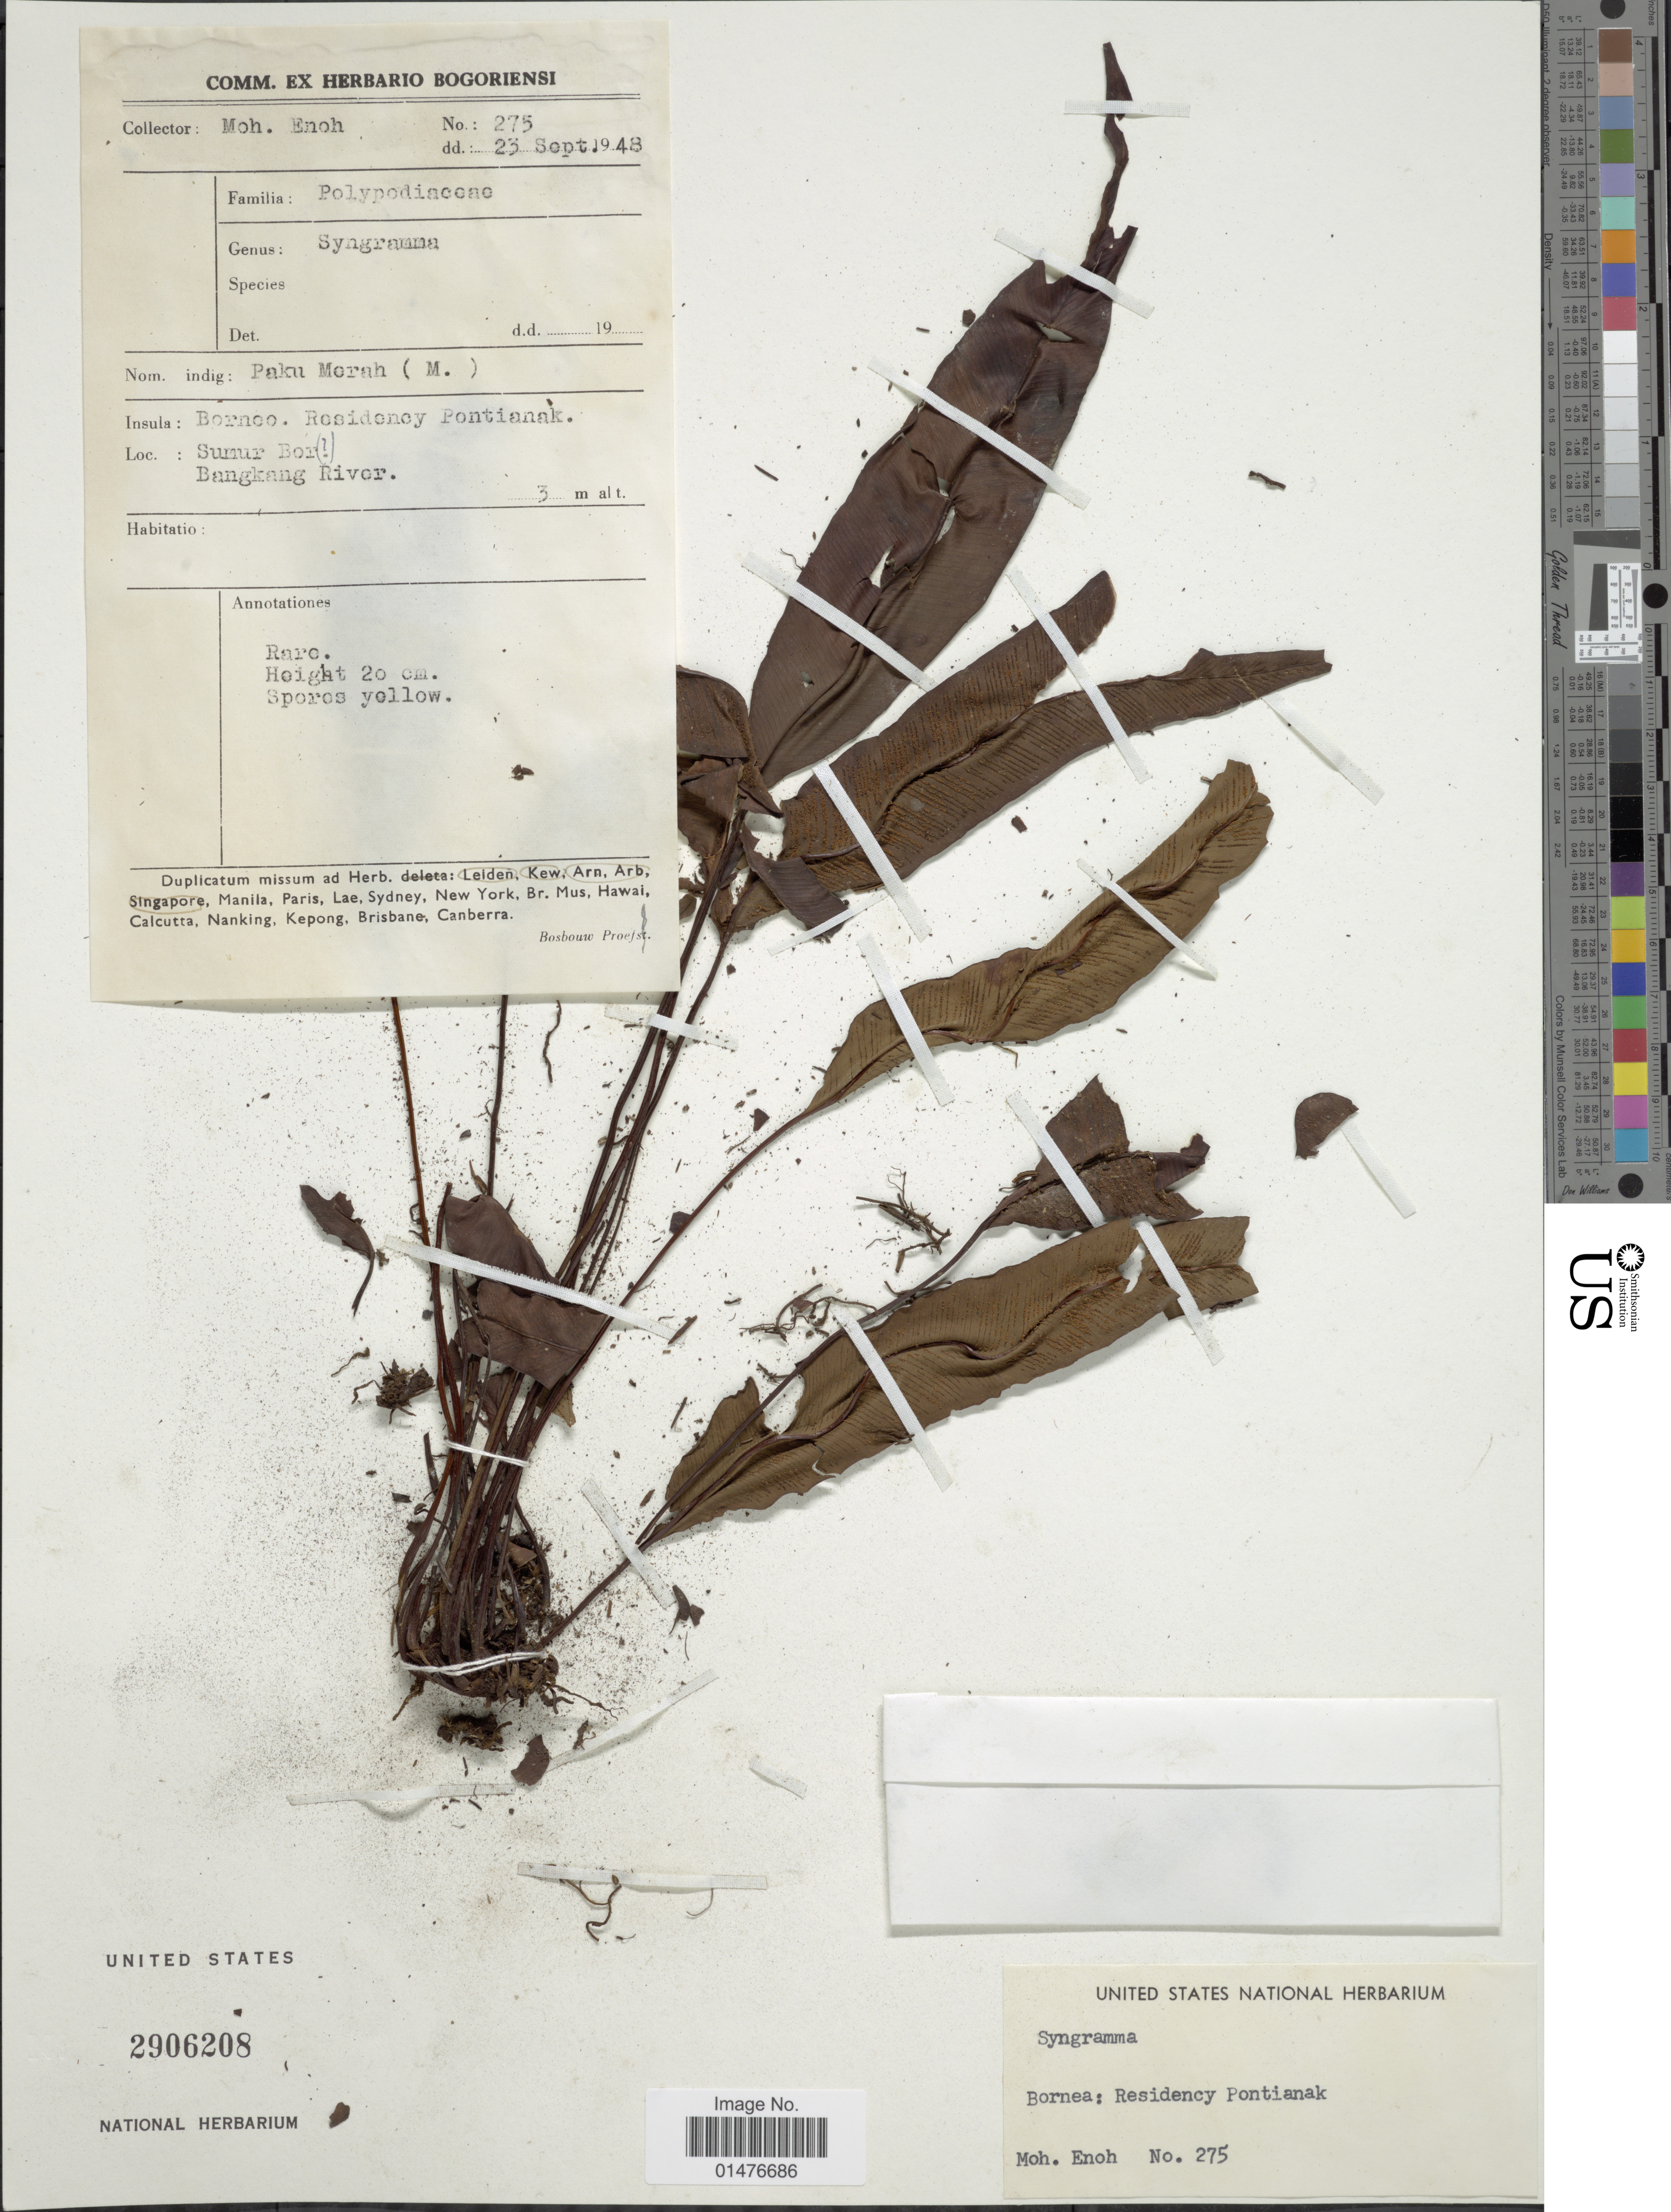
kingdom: Plantae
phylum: Tracheophyta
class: Polypodiopsida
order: Polypodiales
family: Pteridaceae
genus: Syngramma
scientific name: Syngramma sp.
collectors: M. Enoh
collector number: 275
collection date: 1948-09-23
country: Indonesia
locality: Borneo, Residency Pontianak, Sumur Bor., Bangkang River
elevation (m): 3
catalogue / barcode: US 2906208